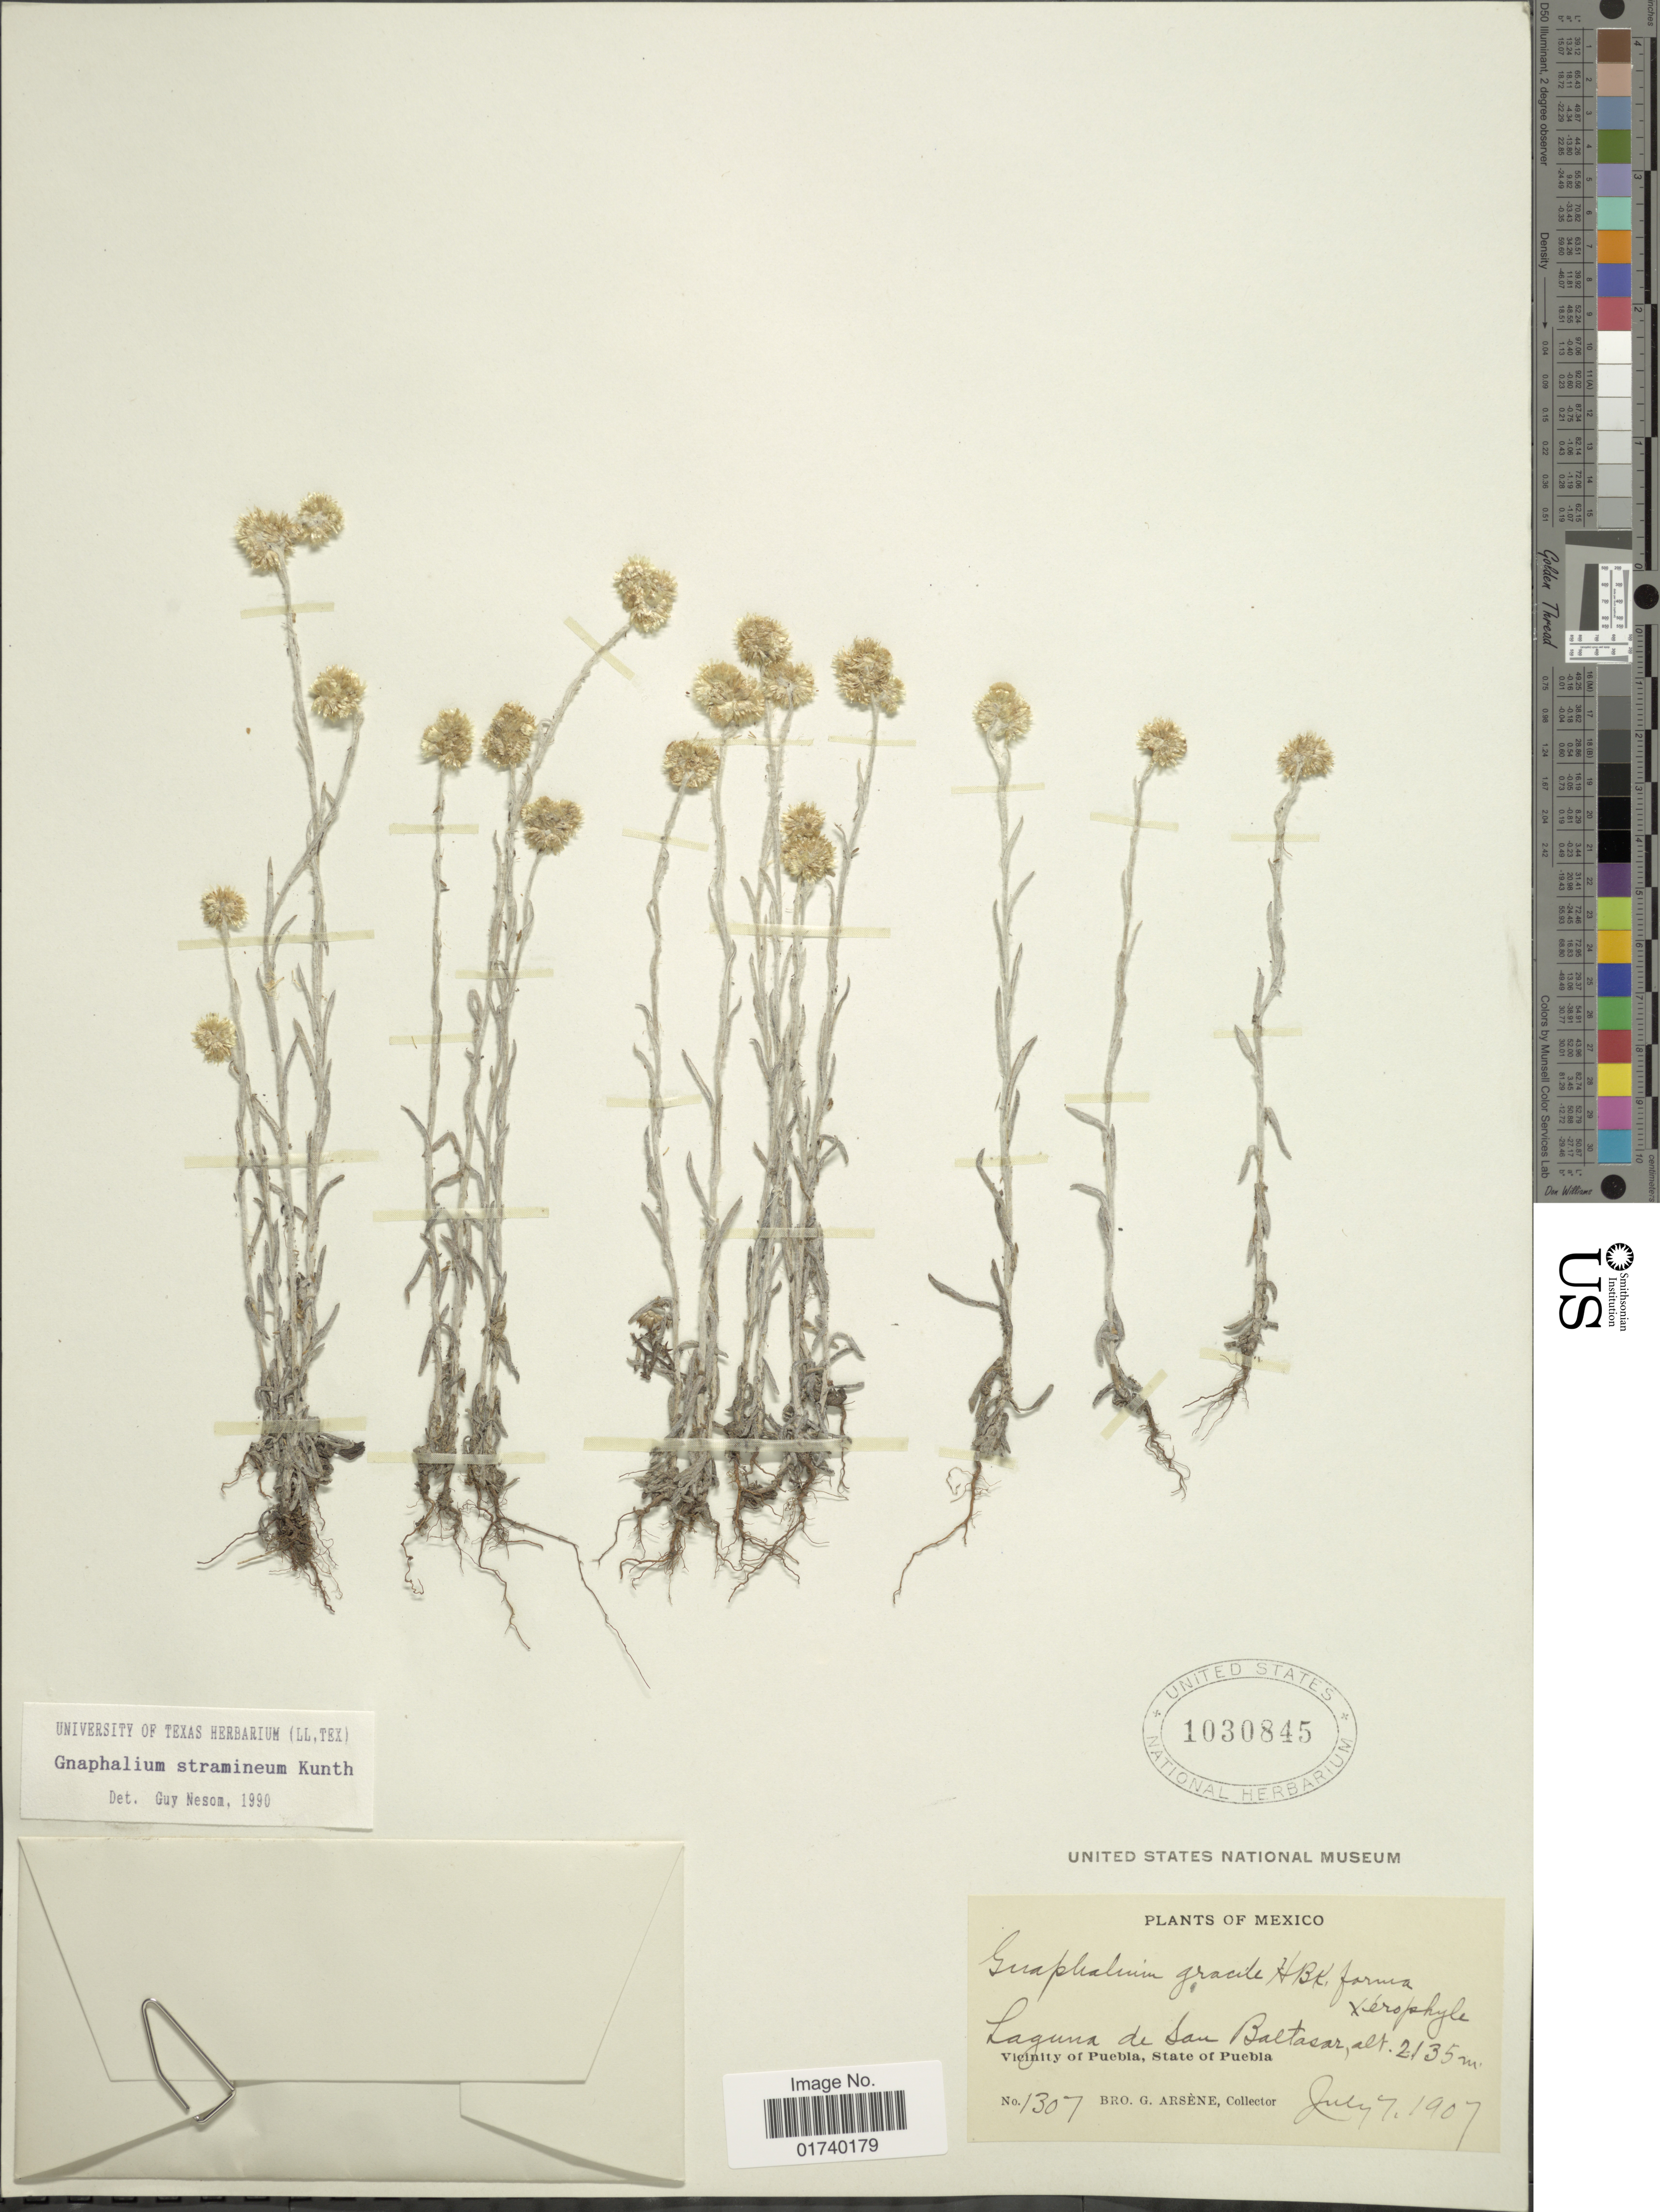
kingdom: Plantae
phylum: Tracheophyta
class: Magnoliopsida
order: Asterales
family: Asteraceae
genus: Pseudognaphalium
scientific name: Pseudognaphalium stramineum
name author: (Kunth) Anderb.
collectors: Bro. G. Arsène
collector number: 1307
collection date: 1907-07-07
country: Mexico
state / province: Puebla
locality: Laguna de San Baltasar, Vicinity of Puebla, State of Puebla.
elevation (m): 2135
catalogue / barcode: US 1030845